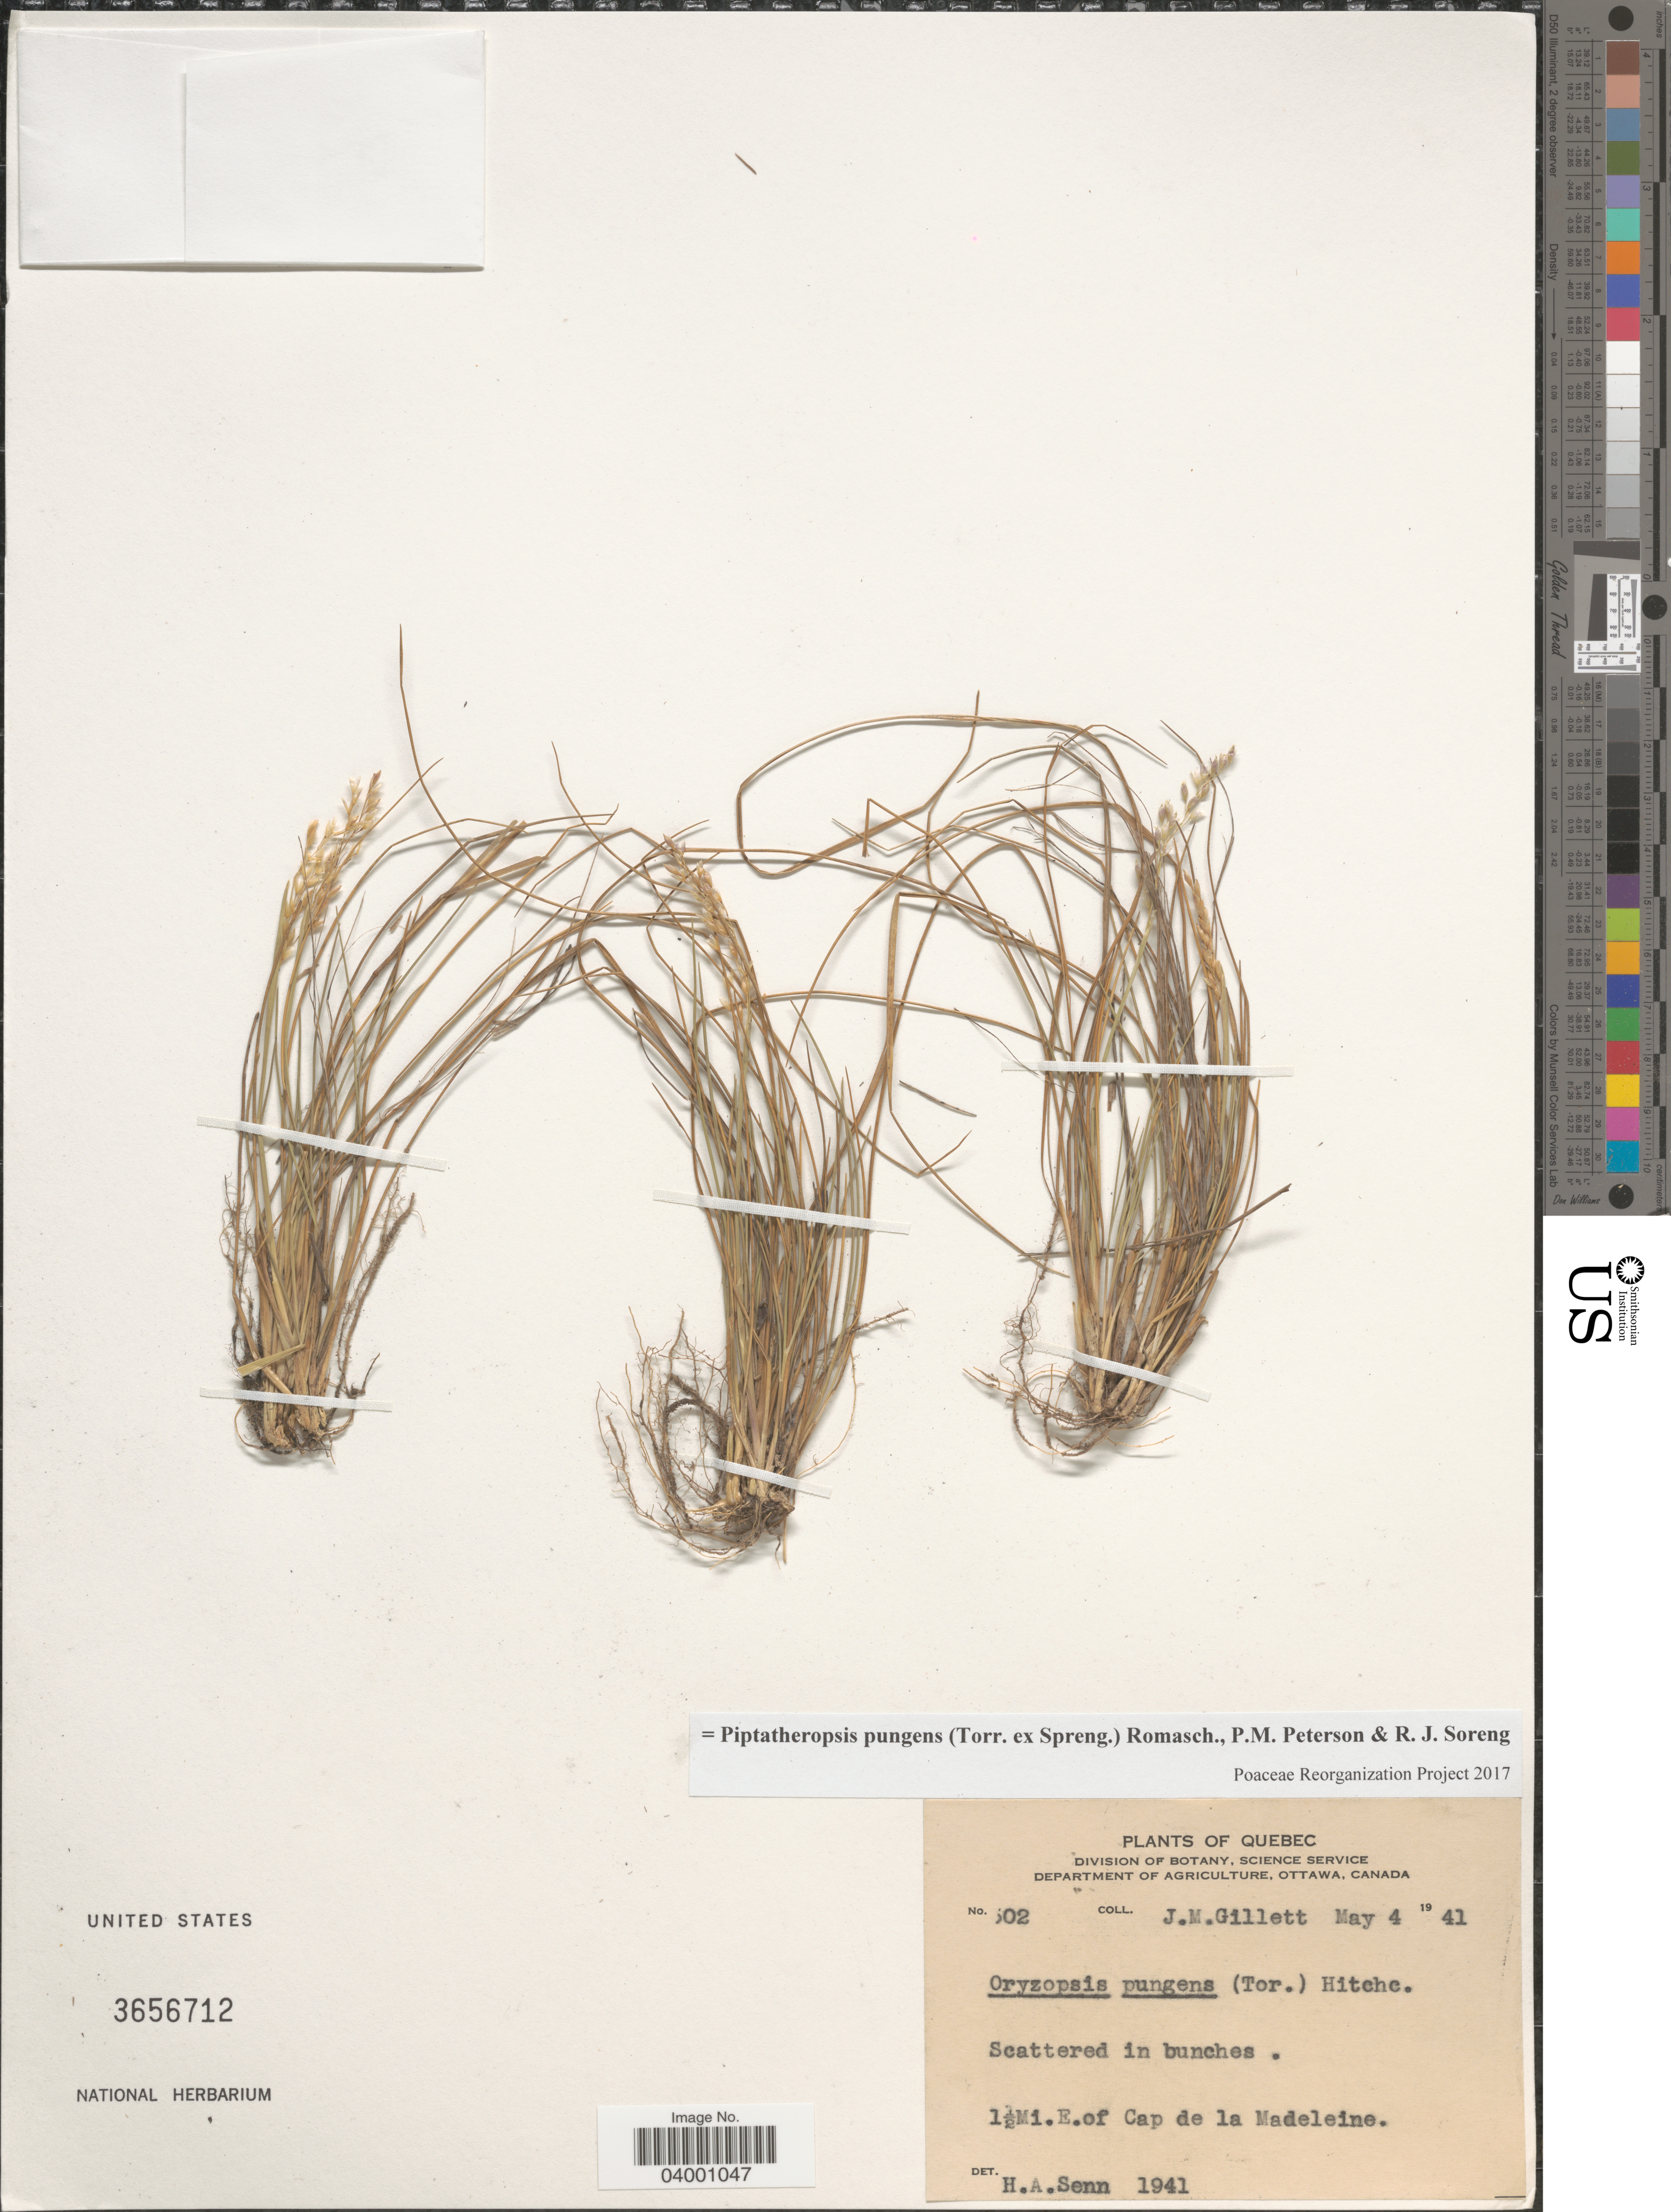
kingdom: Plantae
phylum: Tracheophyta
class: Liliopsida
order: Poales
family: Poaceae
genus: Piptatheropsis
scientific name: Piptatheropsis pungens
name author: (Torr. ex Spreng.) Romasch. et al.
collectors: J. M. Gillett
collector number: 502*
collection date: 1941-05-04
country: Canada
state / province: Quebec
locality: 1½ Mi. E. of Cap de la Madeleine.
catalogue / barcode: US 3656712